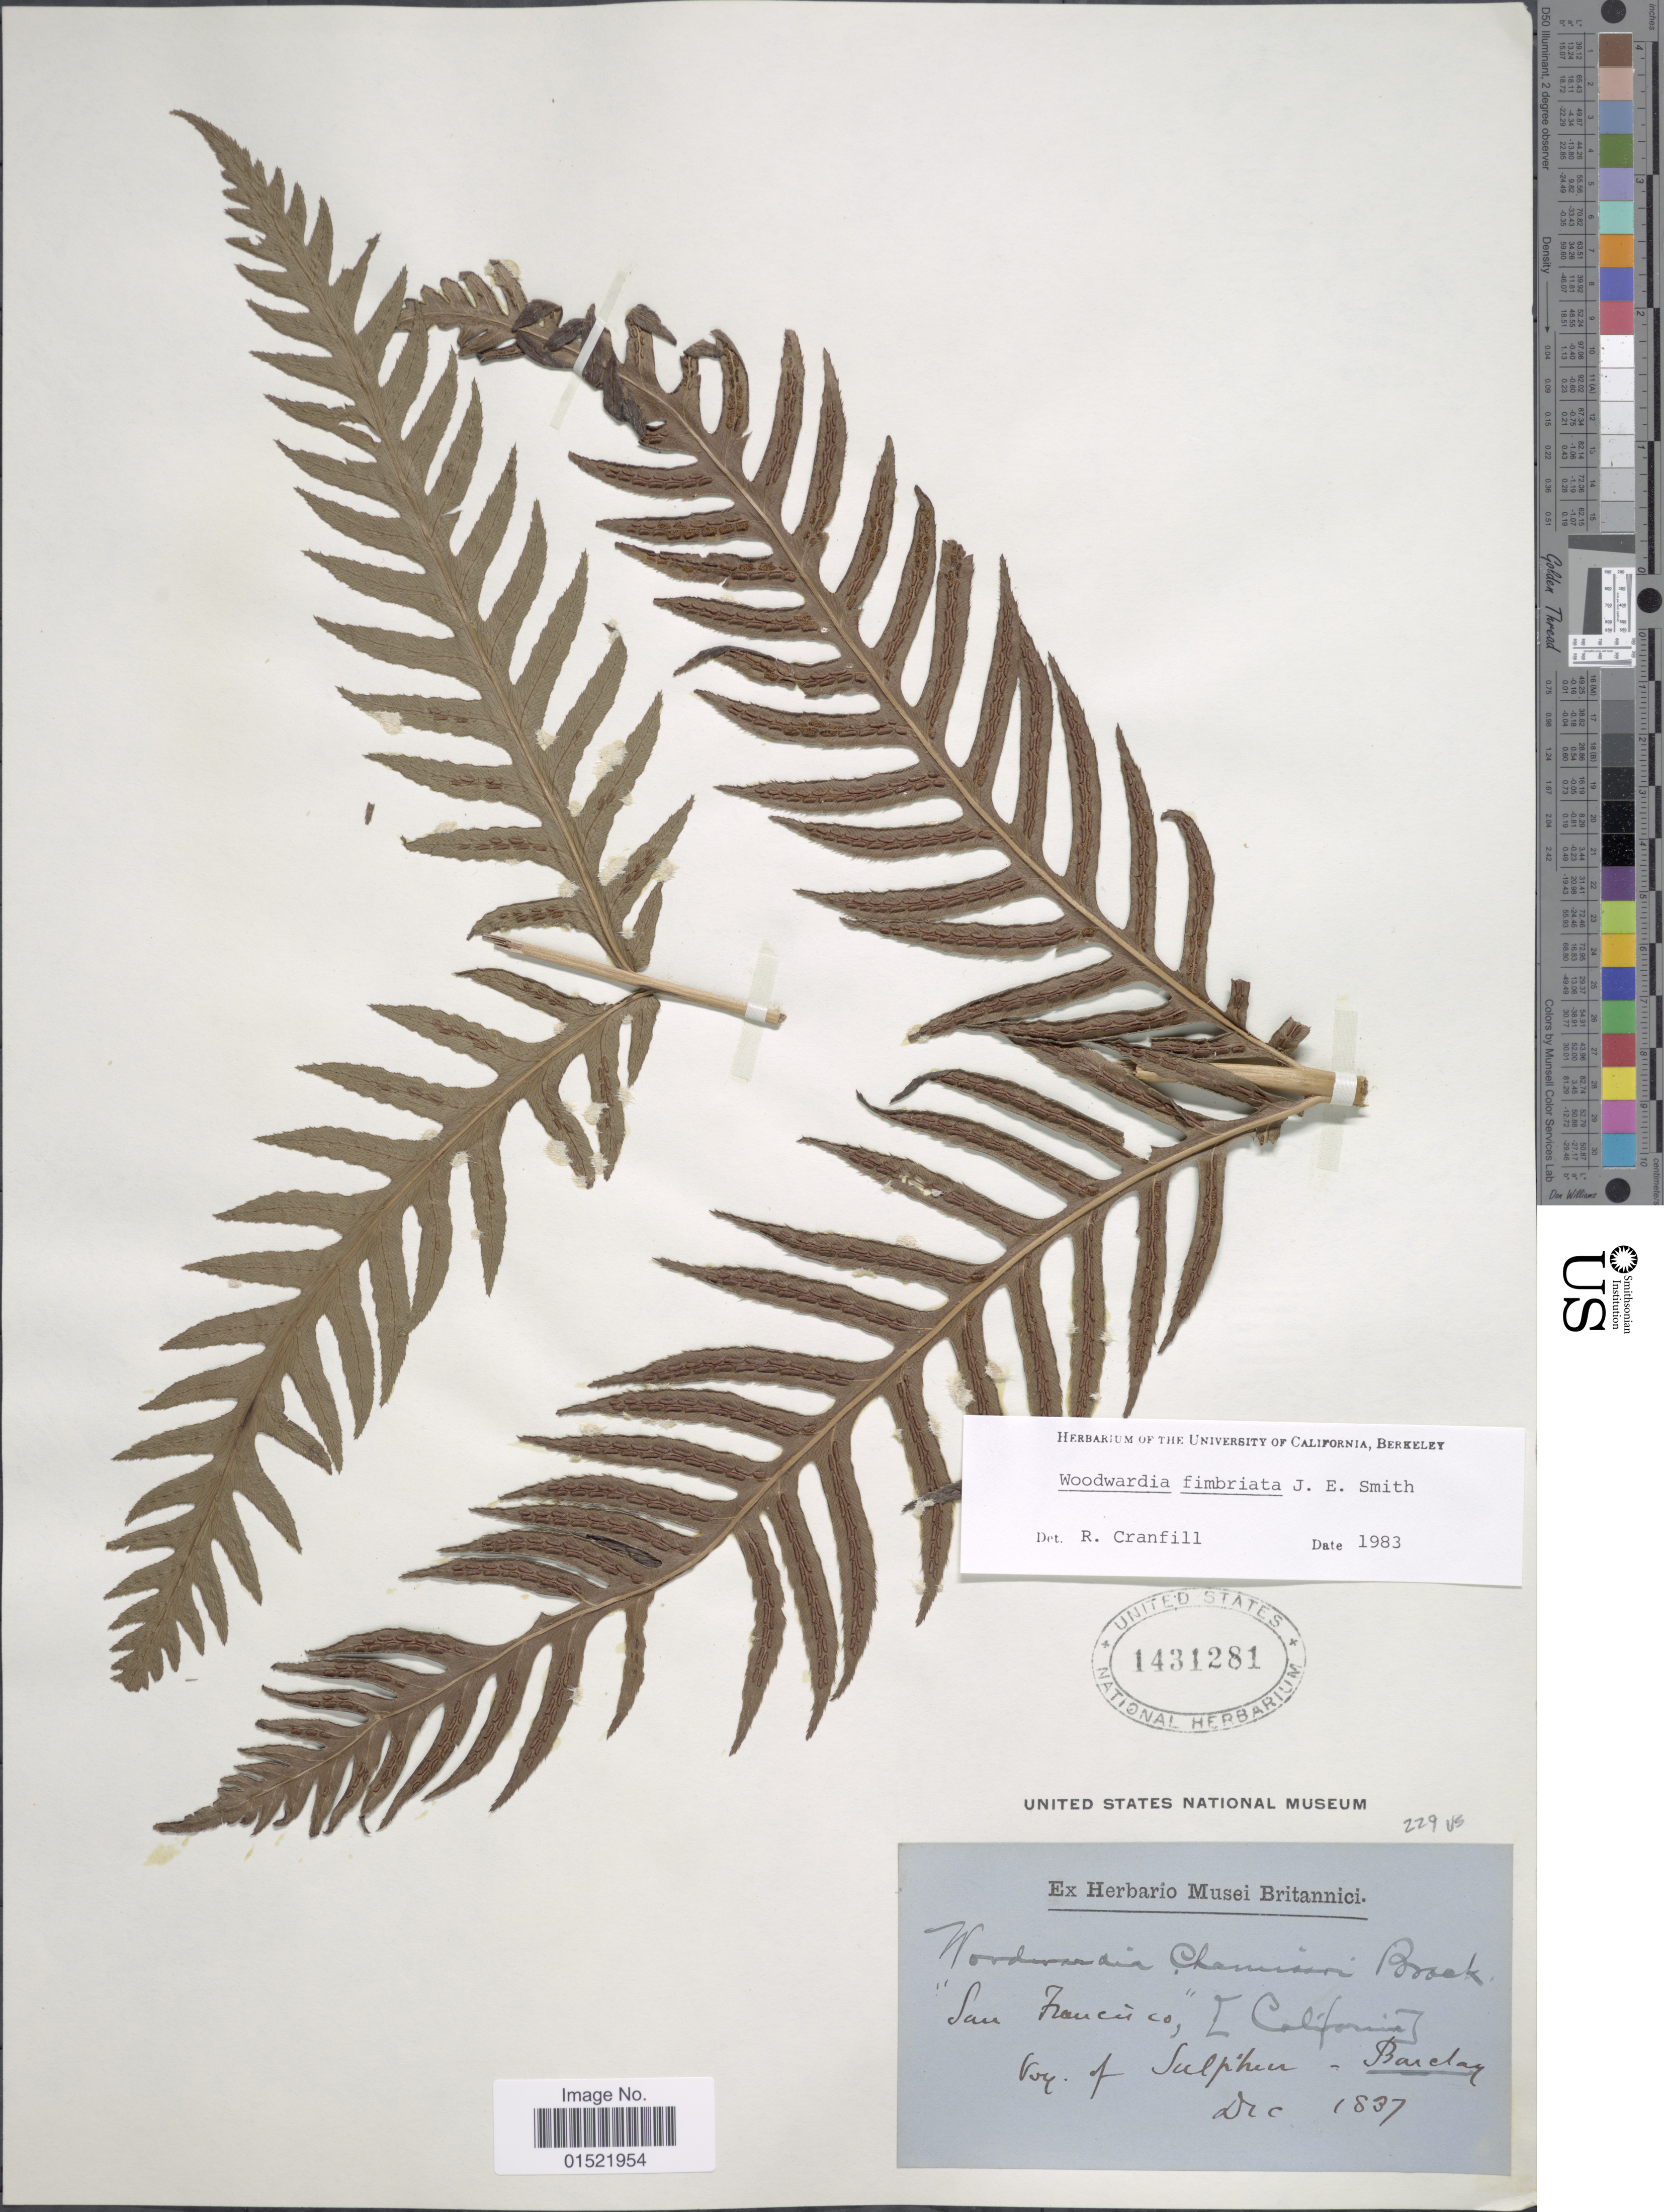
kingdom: Plantae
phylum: Tracheophyta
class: Polypodiopsida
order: Polypodiales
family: Blechnaceae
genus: Woodwardia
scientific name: Woodwardia fimbriata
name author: Sm.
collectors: -- Barclay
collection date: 1837-12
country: United States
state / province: California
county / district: San Francisco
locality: San Francisco, California, Voy. Sulphur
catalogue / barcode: US 1431281